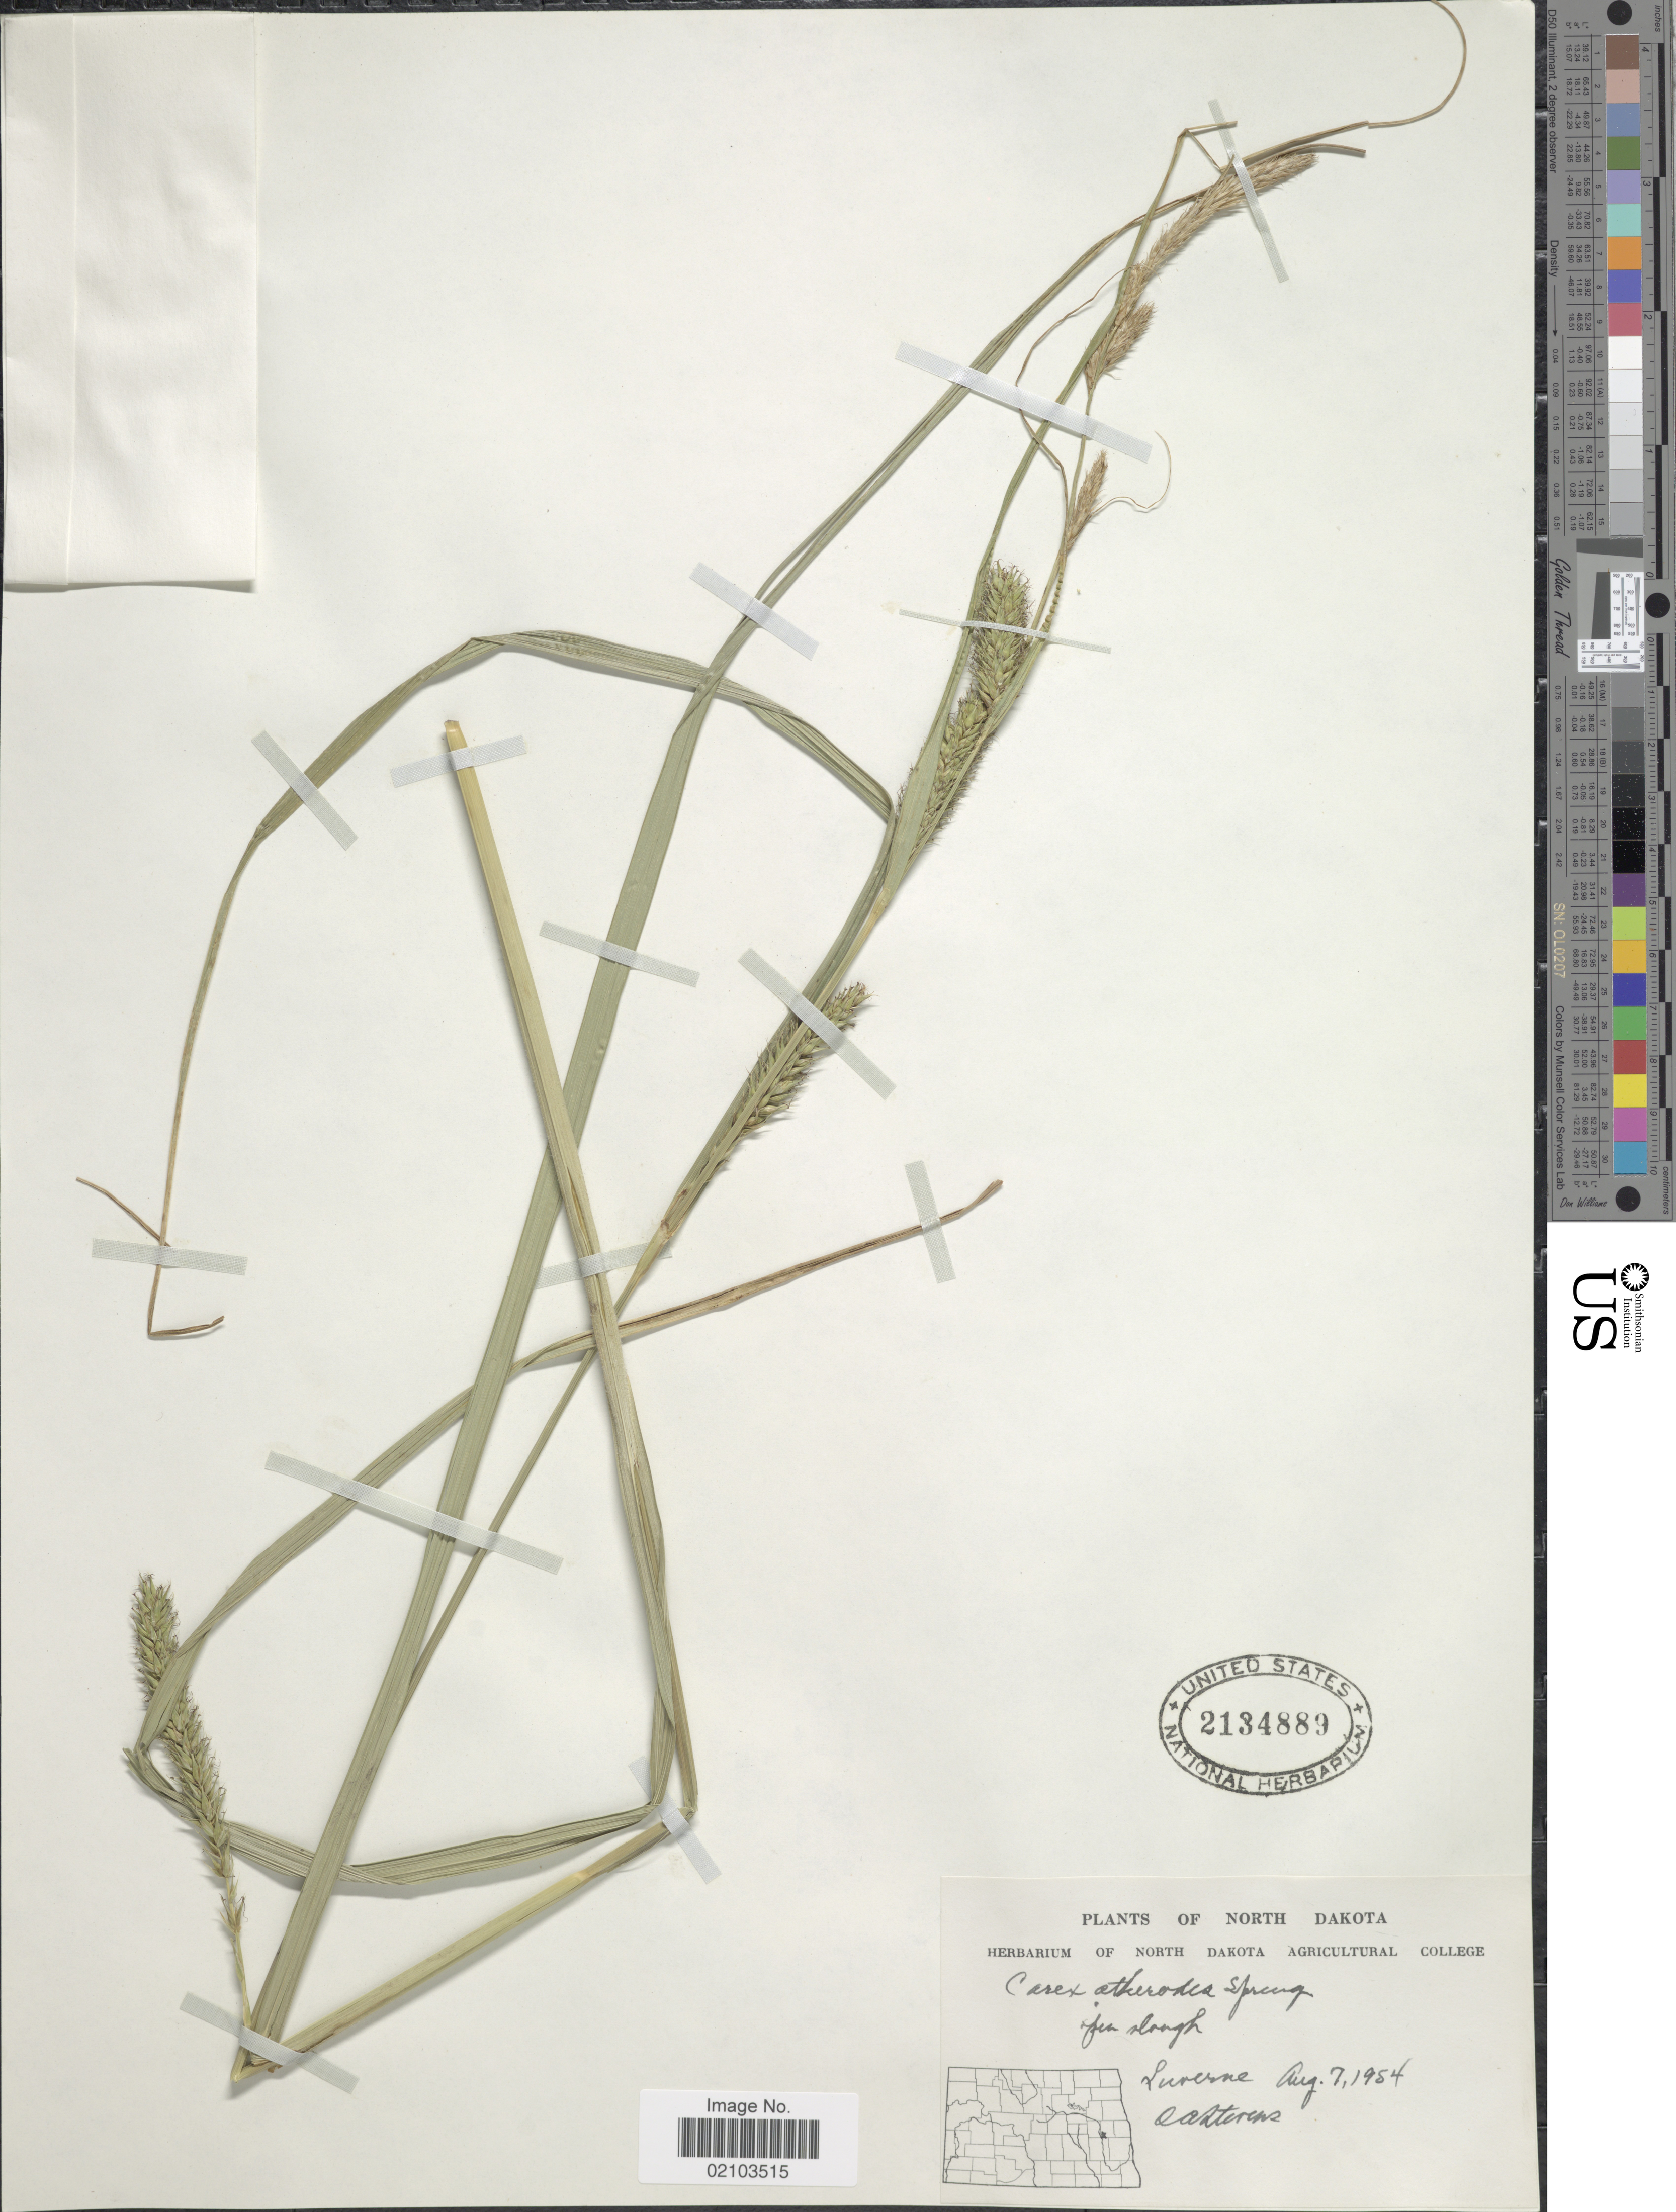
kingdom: Plantae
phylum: Tracheophyta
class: Liliopsida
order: Poales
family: Cyperaceae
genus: Carex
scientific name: Carex atherodes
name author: Spreng.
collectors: O. A. Stevens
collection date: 1954-08-07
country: United States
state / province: North Dakota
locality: Open slough, Luverne.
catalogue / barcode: US 2134889